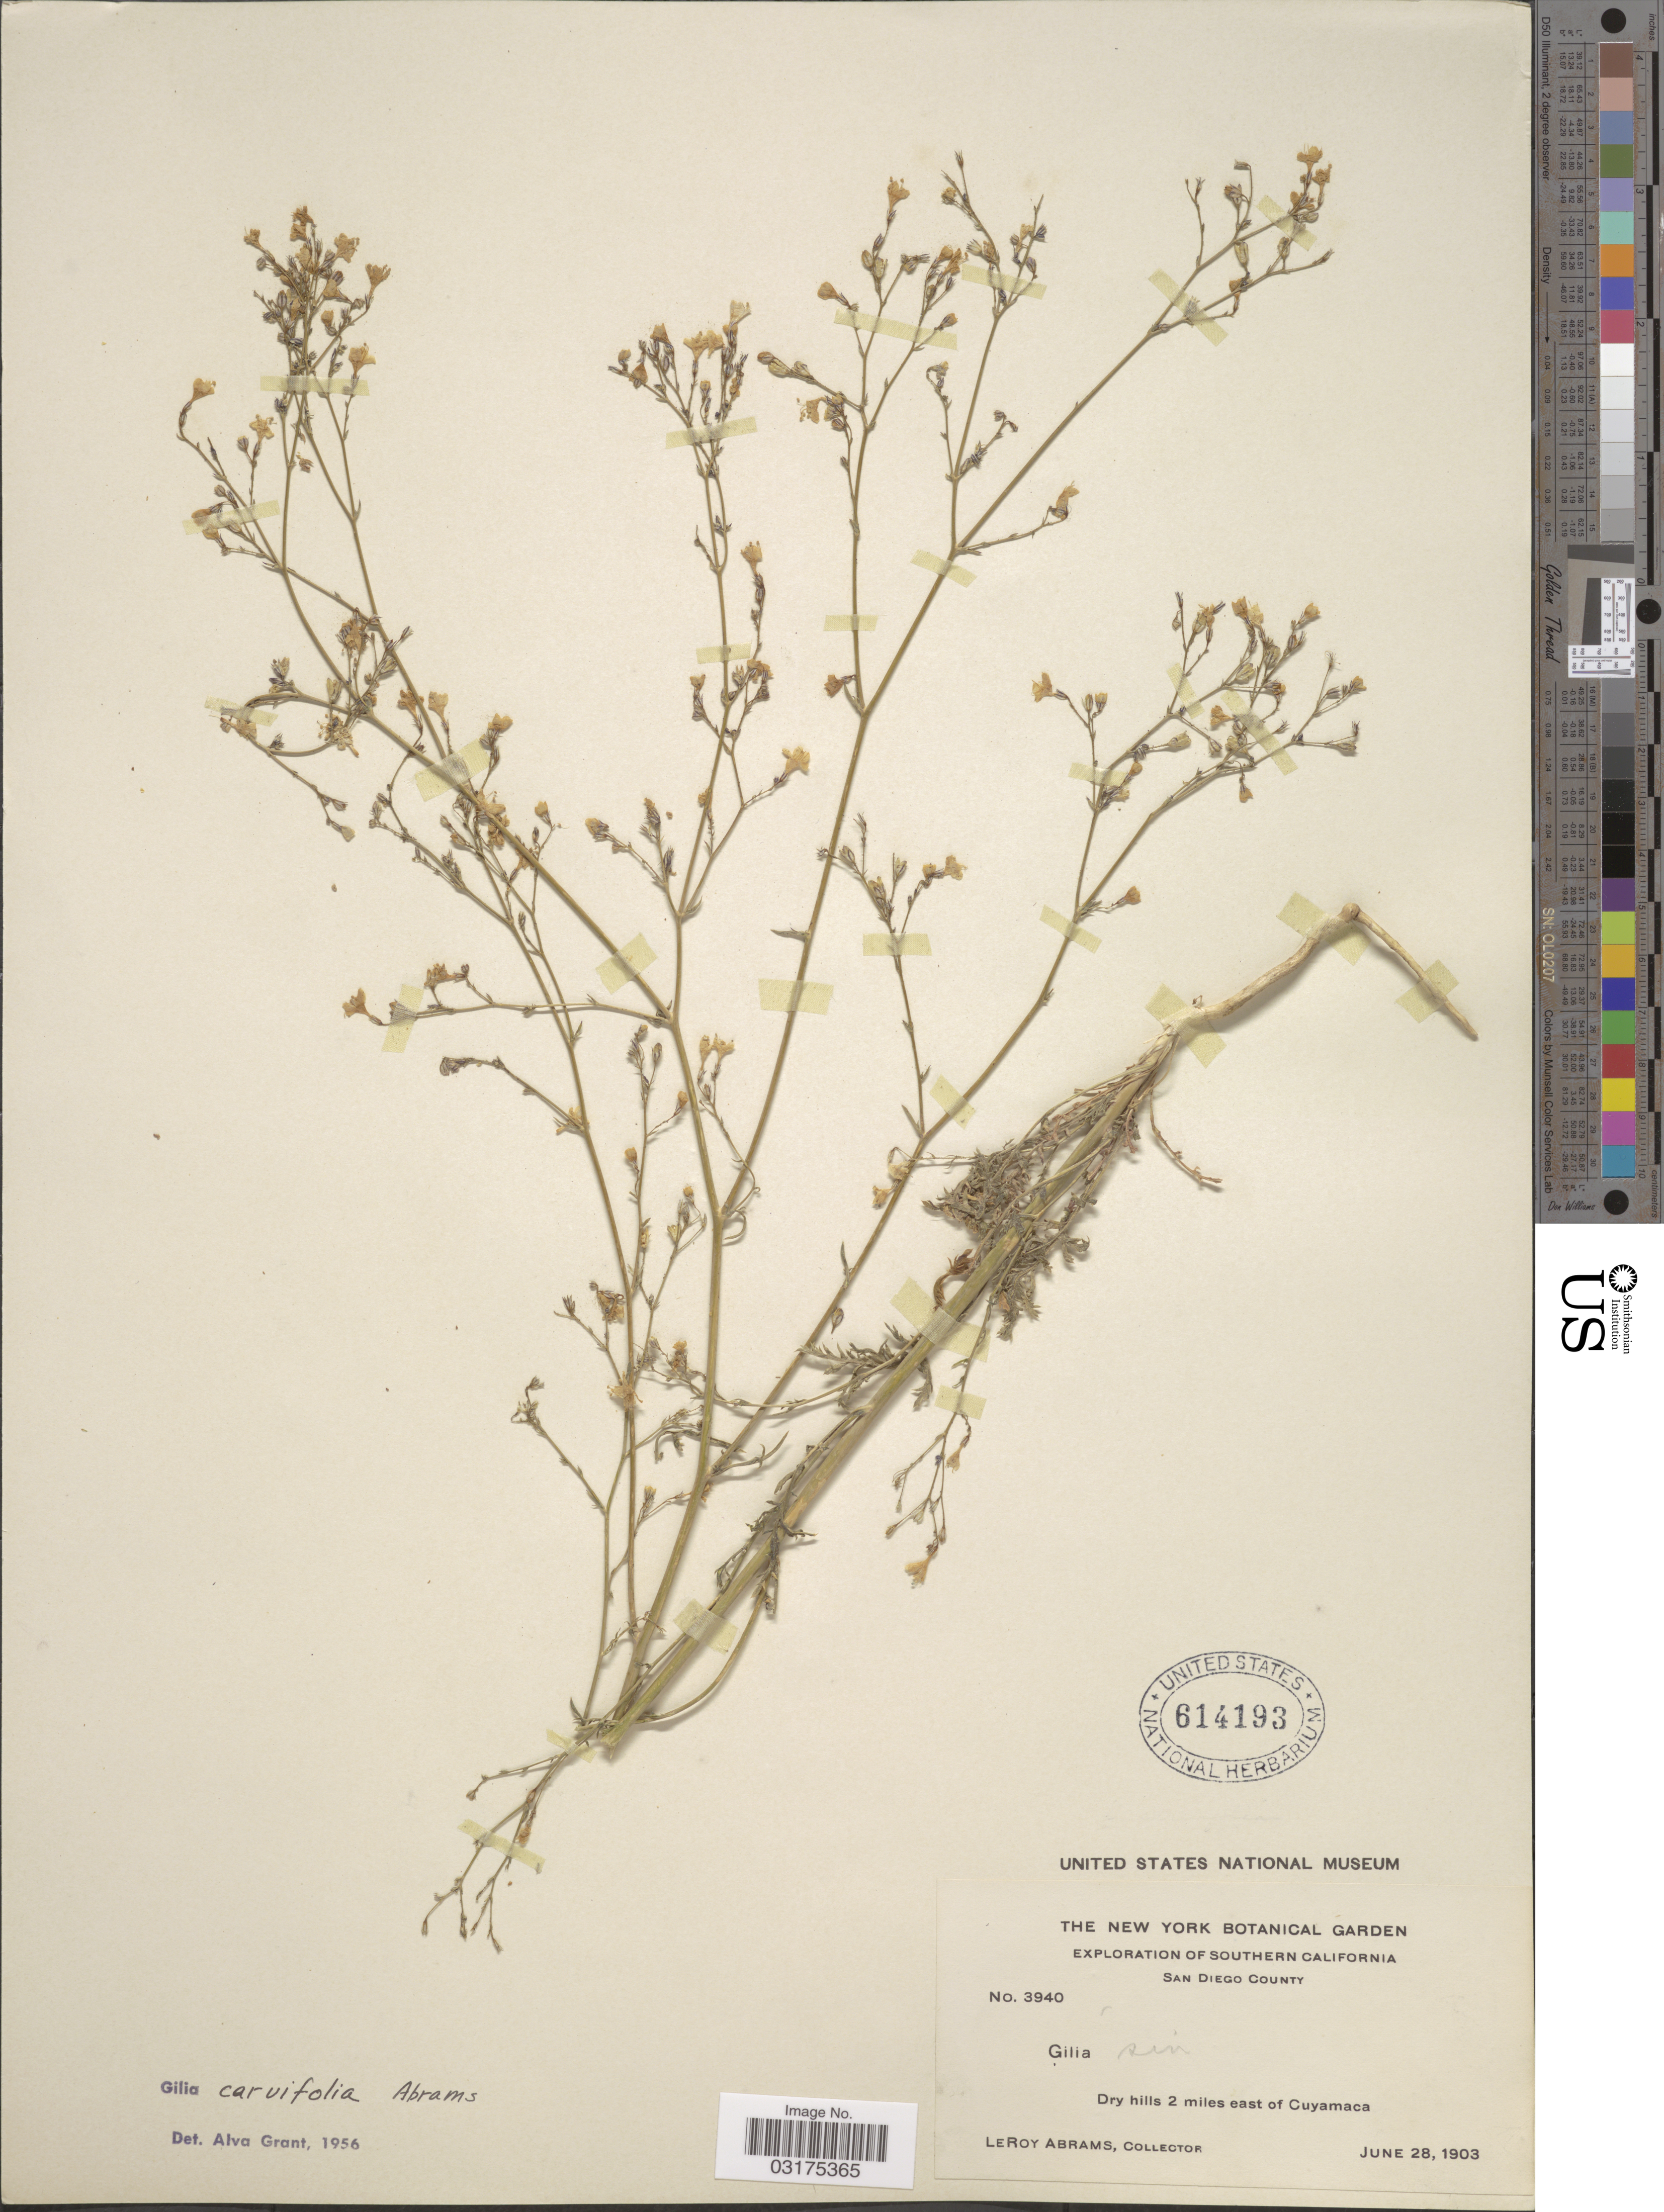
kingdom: Plantae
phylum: Tracheophyta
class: Magnoliopsida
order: Ericales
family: Polemoniaceae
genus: Saltugilia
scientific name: Saltugilia caruifolia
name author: (Abrams) L.A. Johnson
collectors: L. Abrams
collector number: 3940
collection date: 1903-06-28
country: United States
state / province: California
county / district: San Diego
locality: Southern California, San Diego County, Dry hills 2 miles east of Cuyamaca.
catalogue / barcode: US 614193